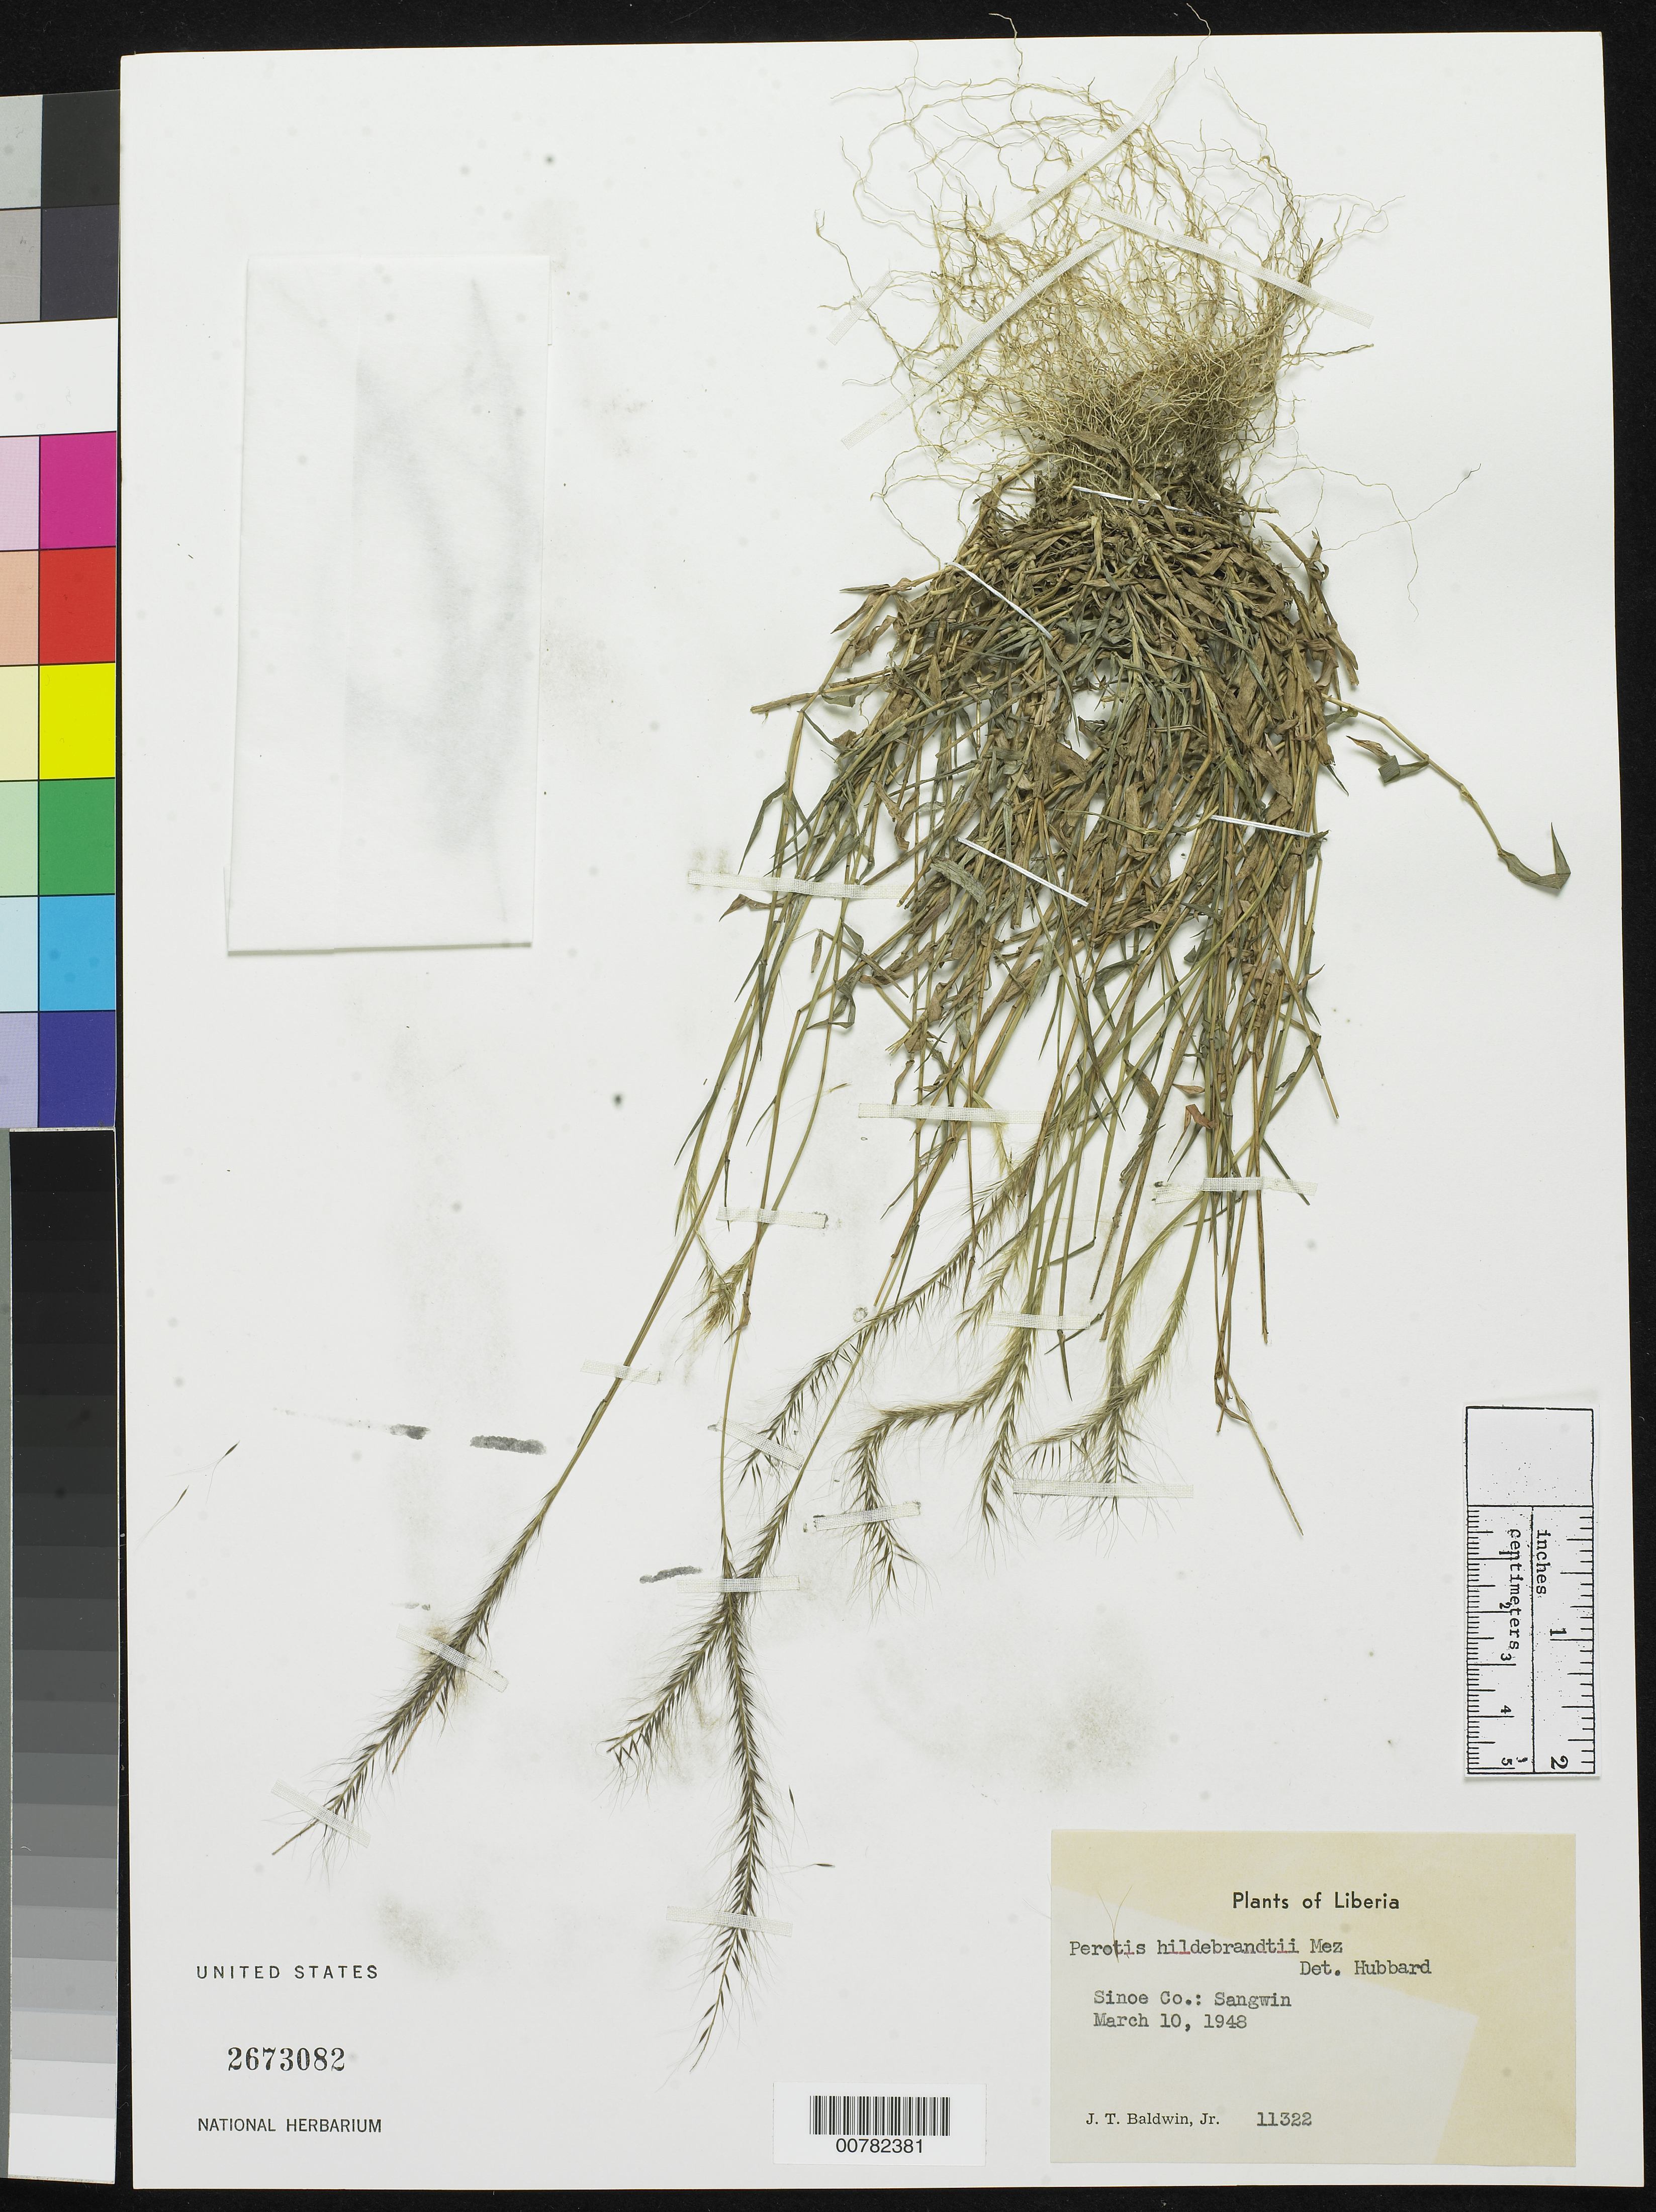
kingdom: Plantae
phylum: Tracheophyta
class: Liliopsida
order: Poales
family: Poaceae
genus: Perotis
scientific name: Perotis hildebrandtii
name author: Mez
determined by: Hubbard, C. E.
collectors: J. T. Baldwin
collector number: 11322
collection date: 1948-03-10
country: Liberia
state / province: Sinoe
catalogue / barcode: US 2673082